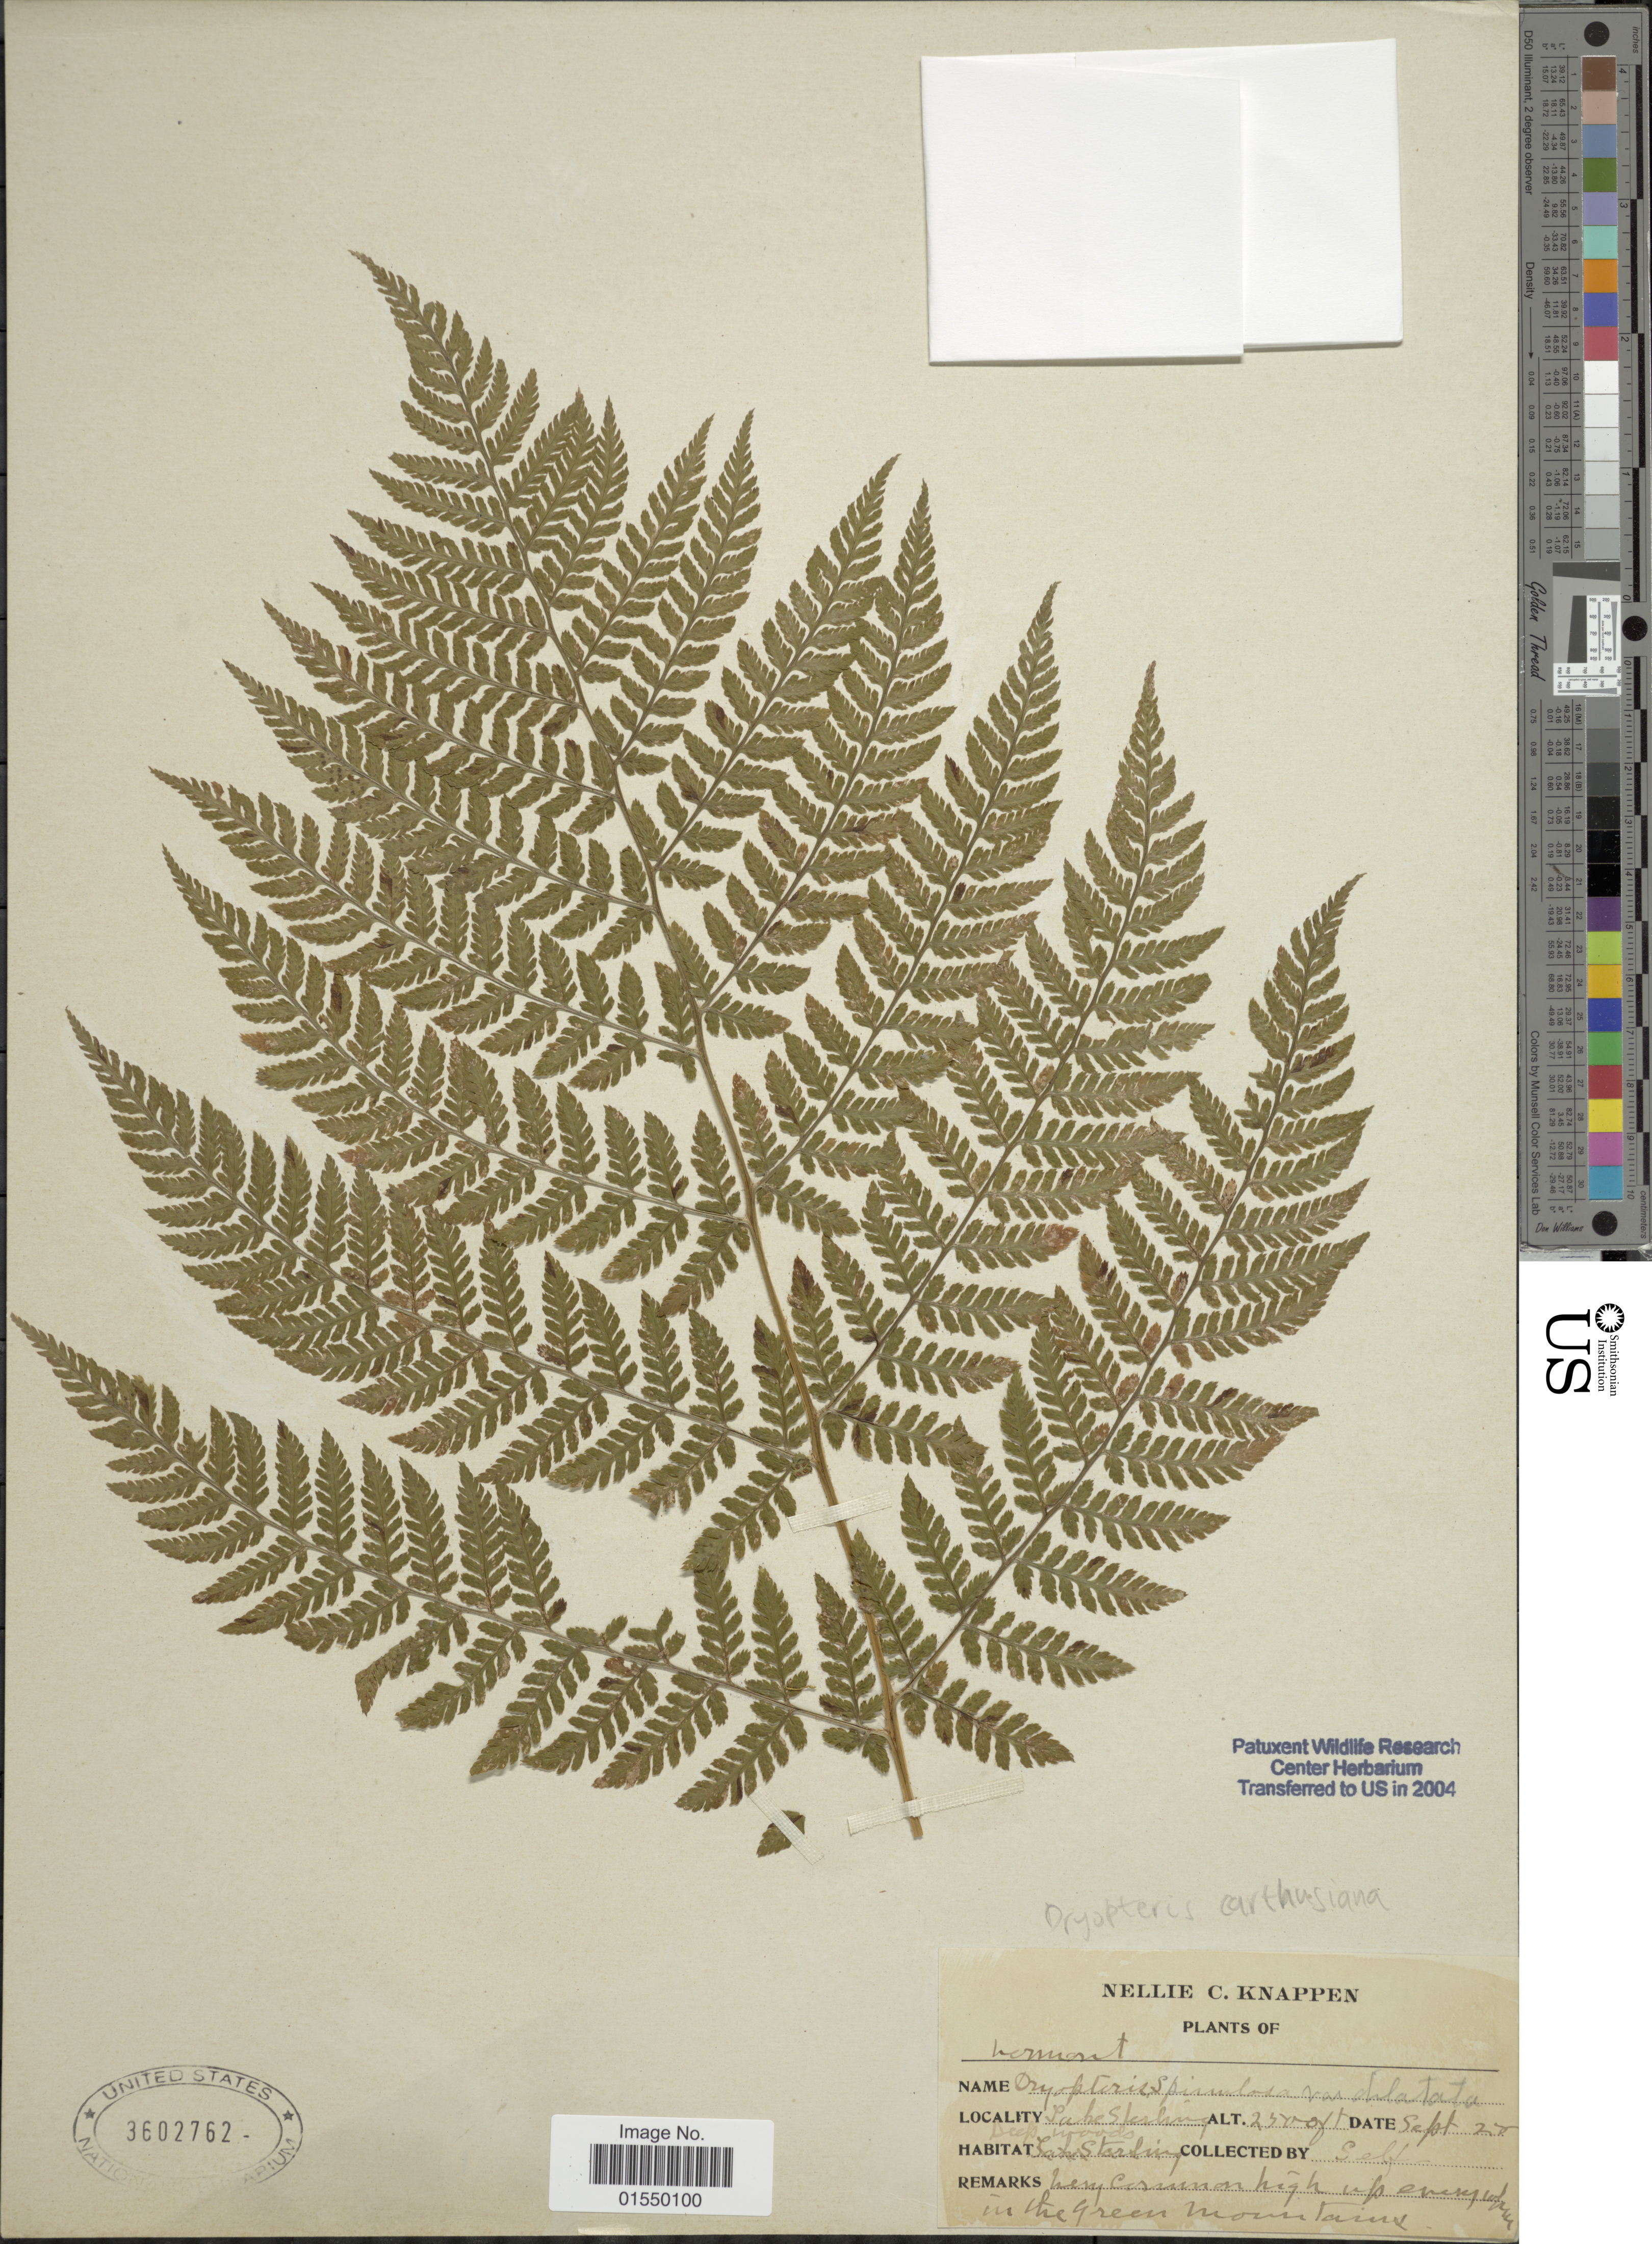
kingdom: Plantae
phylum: Tracheophyta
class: Polypodiopsida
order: Polypodiales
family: Dryopteridaceae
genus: Dryopteris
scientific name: Dryopteris carthusiana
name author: (Villars) H.P. Fuchs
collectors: N. Knappen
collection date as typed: Transcribed d/m/y: /9/28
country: United States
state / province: Vermont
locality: Lake Sterling, Sterling.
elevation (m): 762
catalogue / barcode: US 3602762